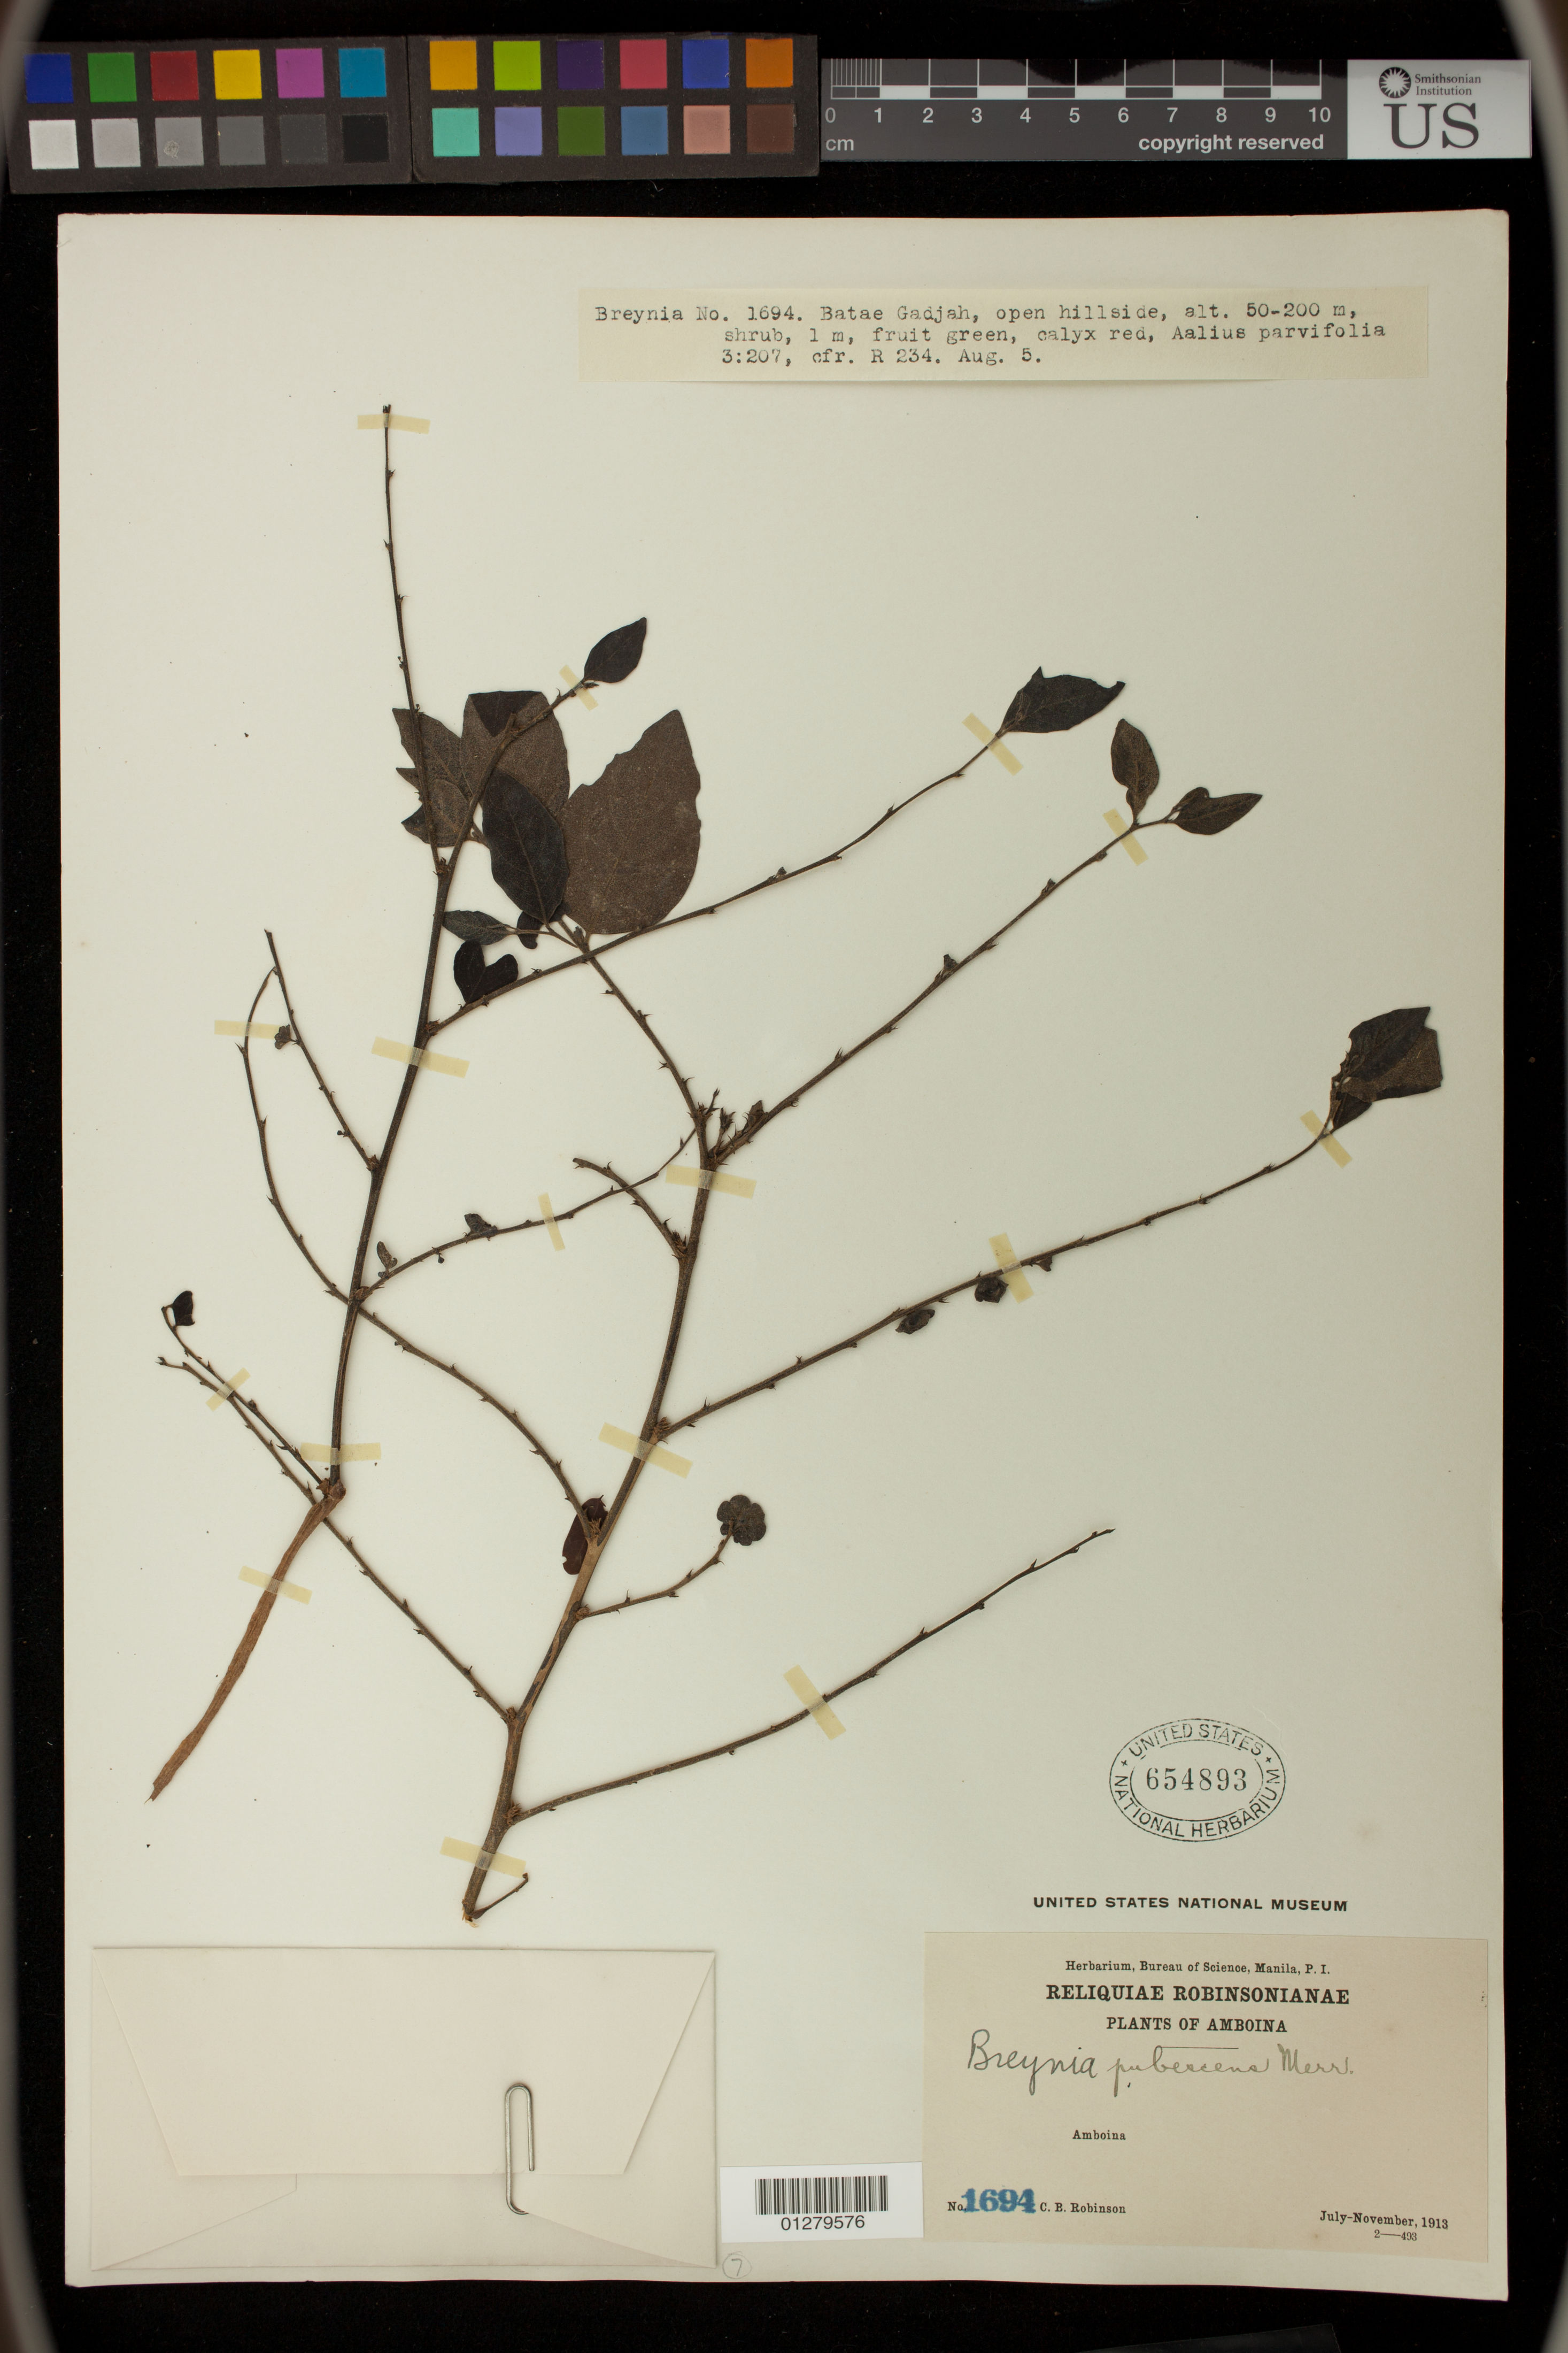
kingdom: Plantae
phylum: Tracheophyta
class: Magnoliopsida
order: Malpighiales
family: Phyllanthaceae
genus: Breynia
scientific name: Breynia pubescens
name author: Merr.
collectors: C. Robinson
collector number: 1694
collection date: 1913-07/1913-11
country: Indonesia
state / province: Sumatra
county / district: Aceh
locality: Amboina, Batae Gadjah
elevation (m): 50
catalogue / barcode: US 654893